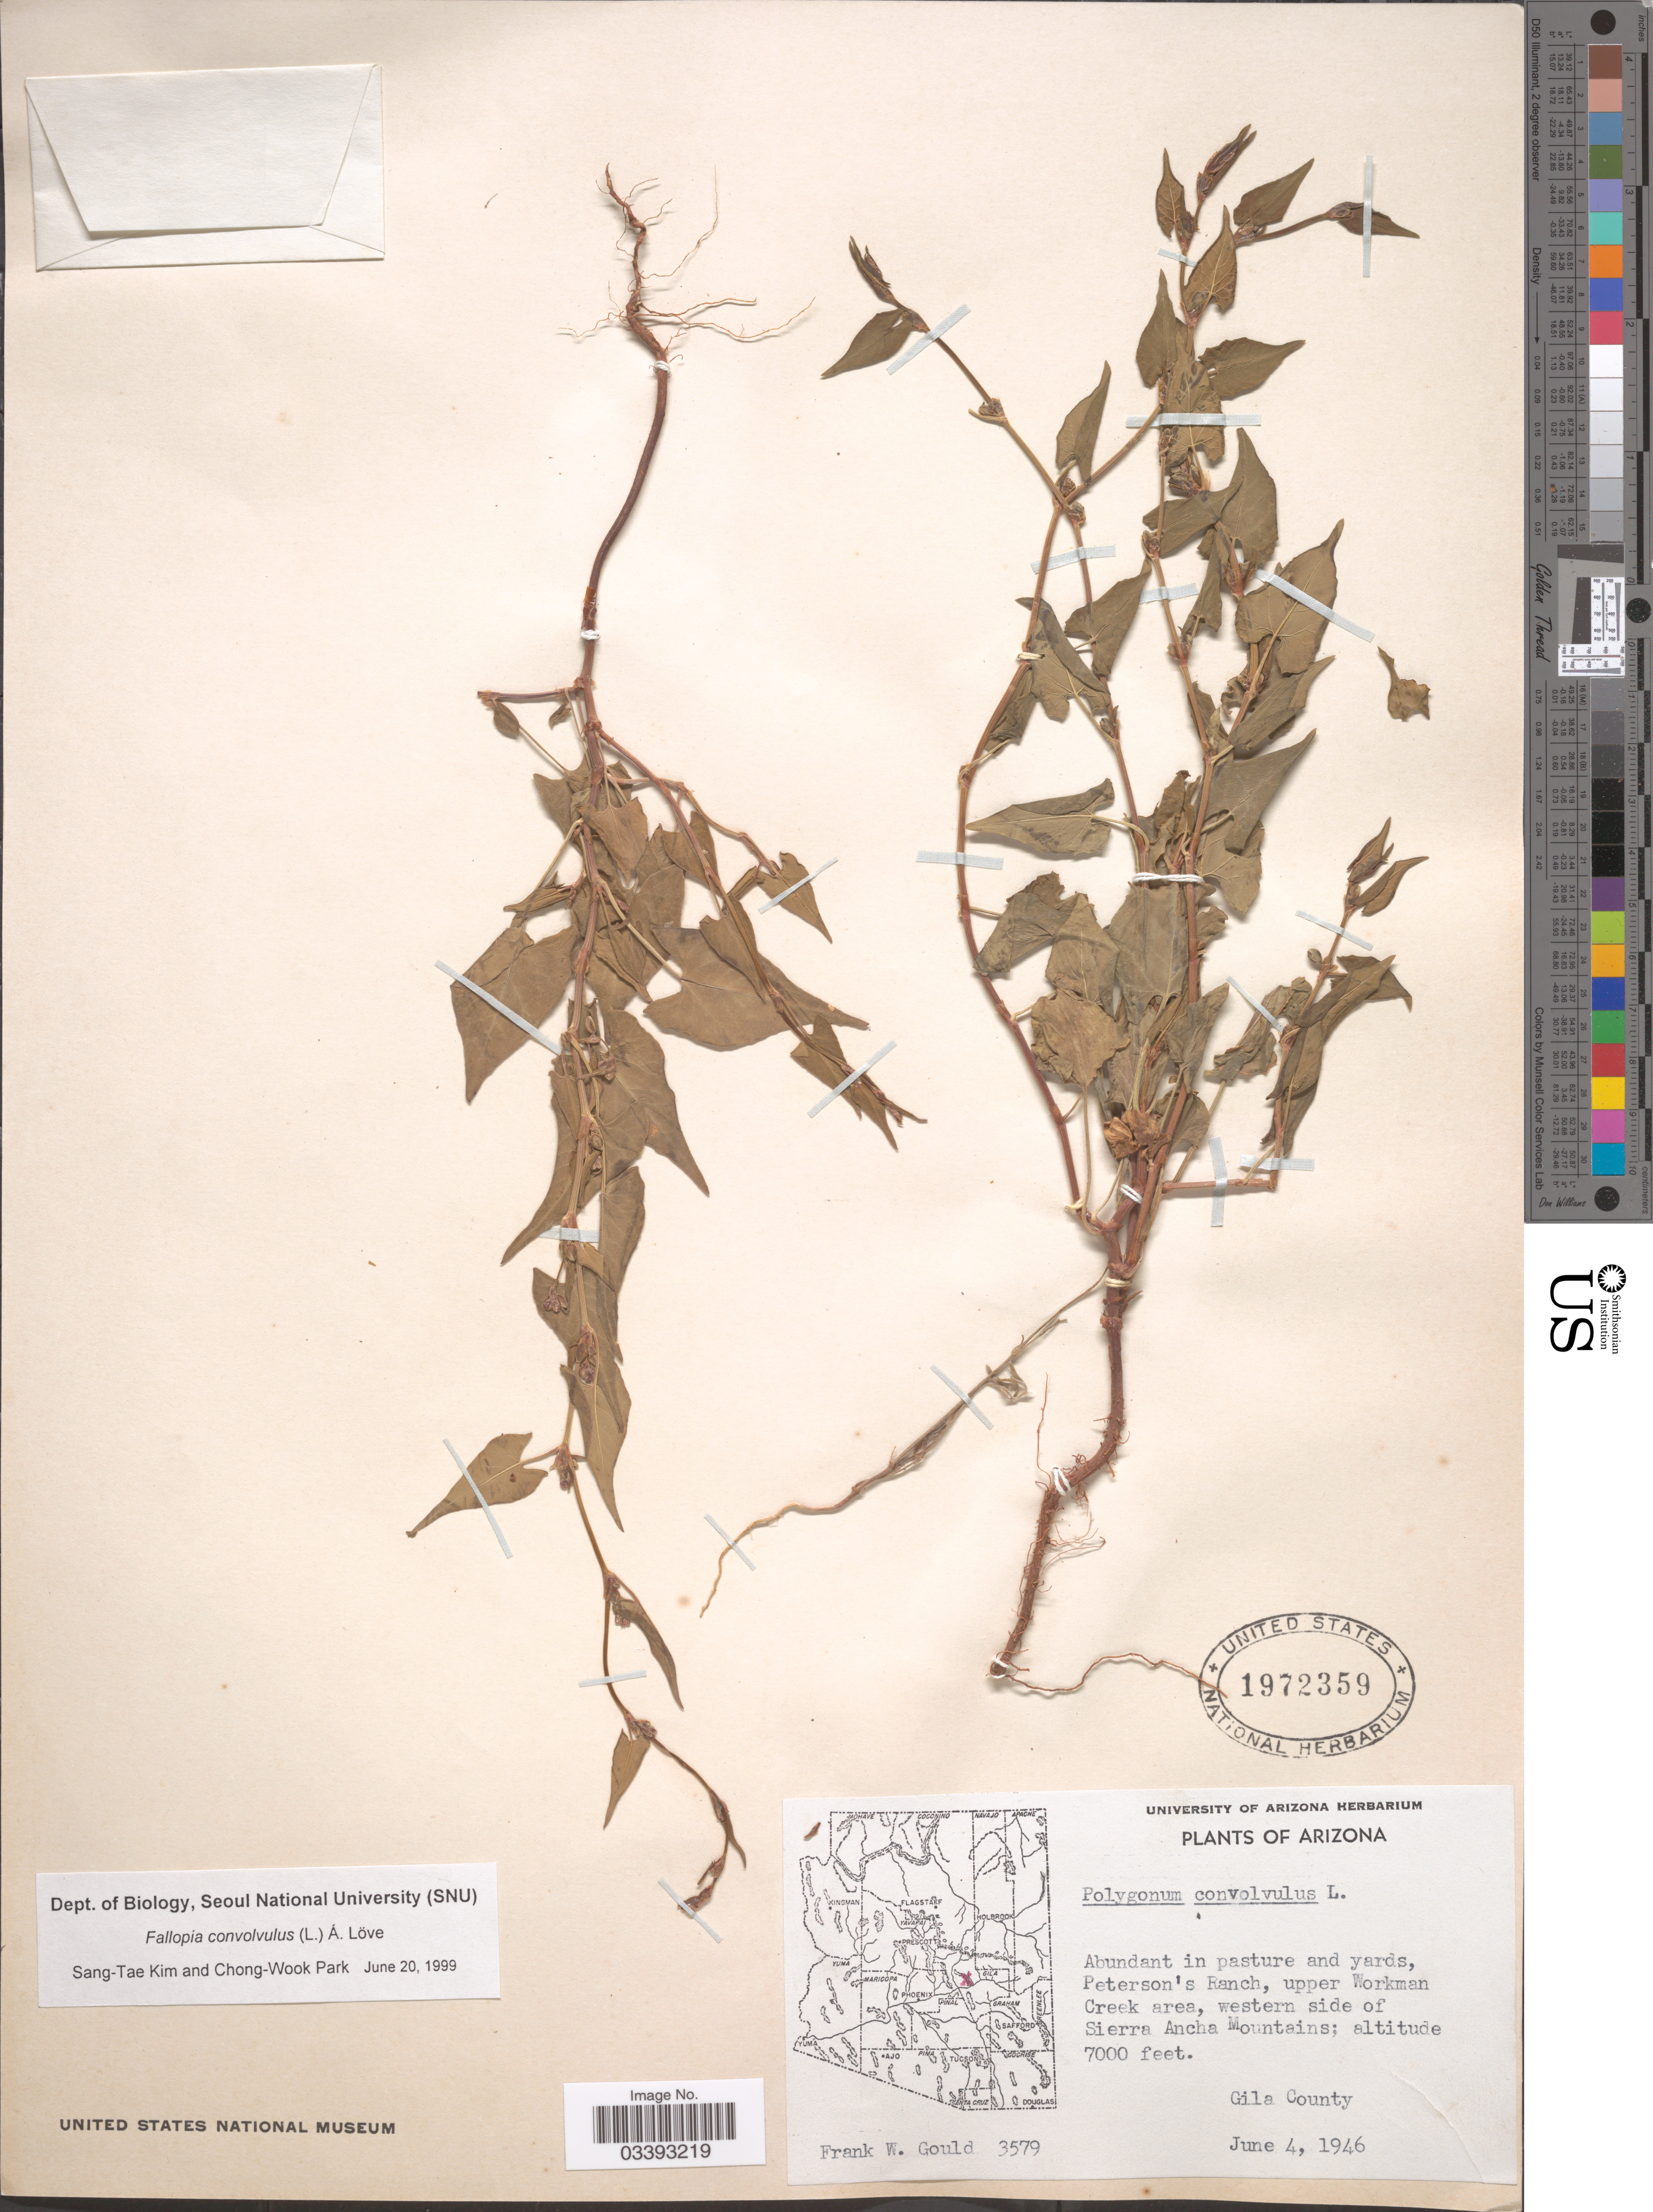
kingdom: Plantae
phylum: Tracheophyta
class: Magnoliopsida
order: Caryophyllales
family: Polygonaceae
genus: Fallopia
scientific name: Fallopia convolvulus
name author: (L.) Á. Löve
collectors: F. W. Gould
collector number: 3579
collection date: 1946-06-04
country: United States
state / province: Arizona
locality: Abundant in pasture and yards, Peterson's Ranch, upper Workman Creek area, western side of Sierra Ancha Mountains, Gila County.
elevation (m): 2134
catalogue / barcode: US 1972359